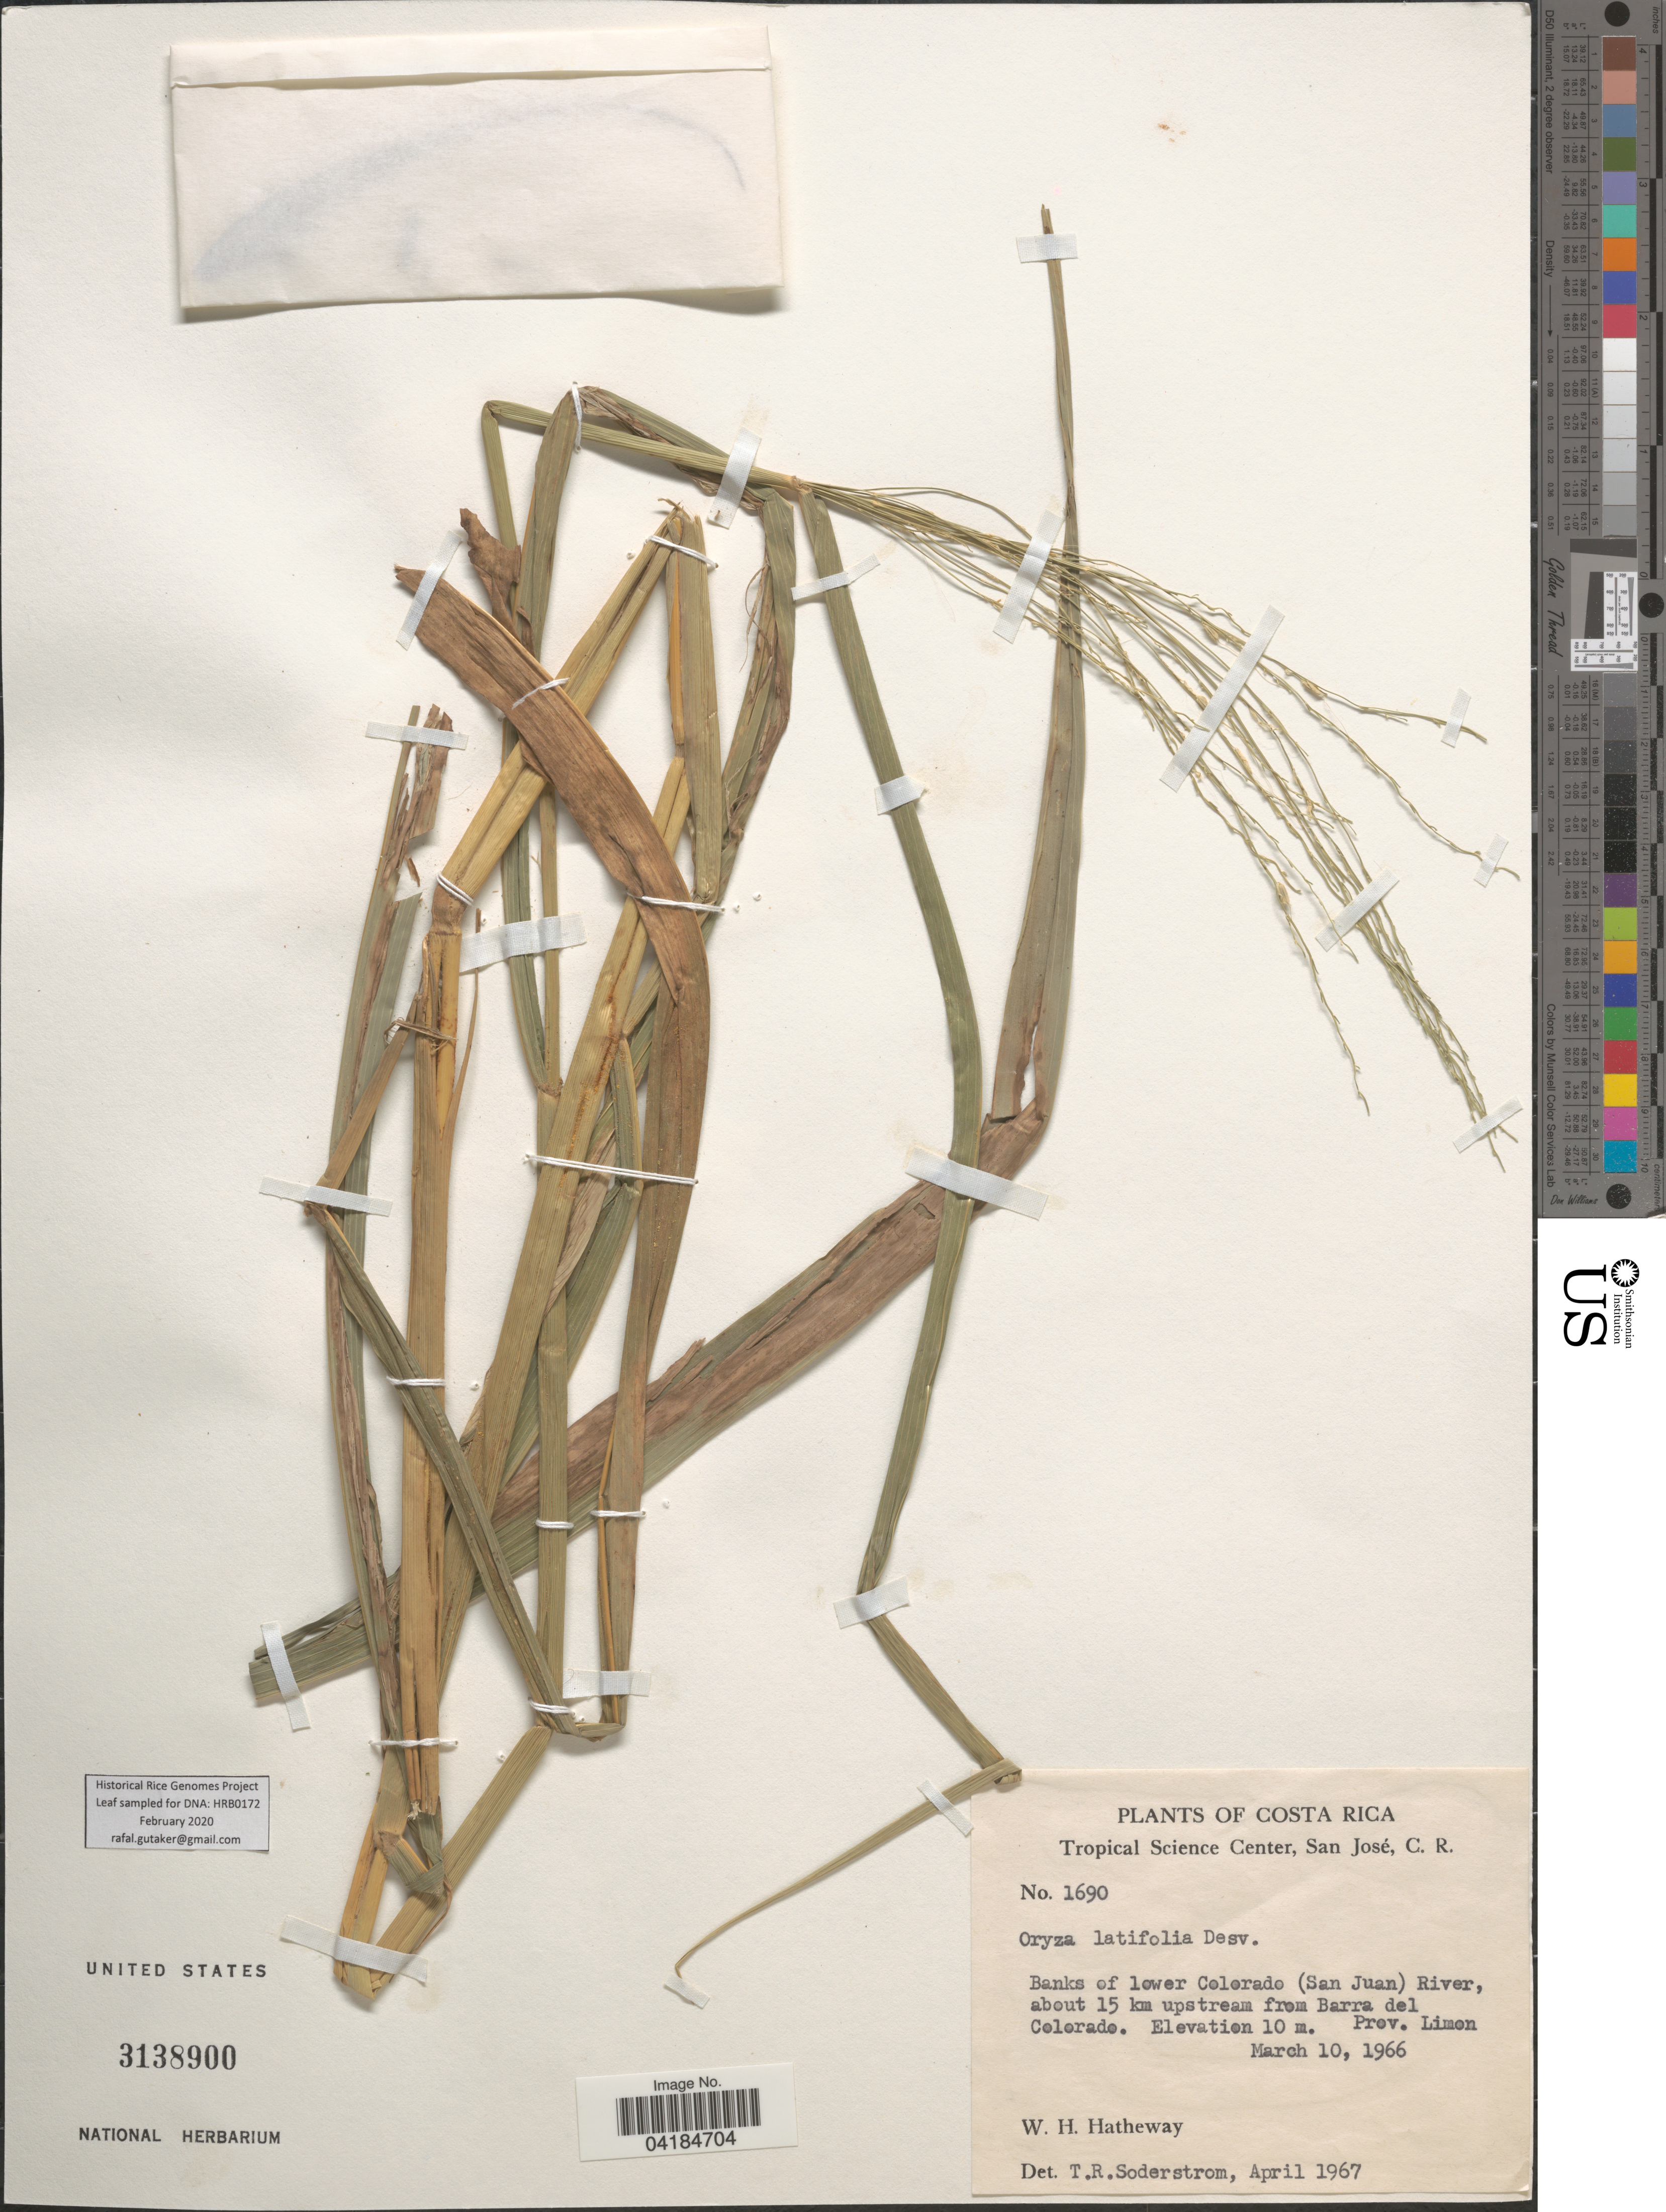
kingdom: Plantae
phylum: Tracheophyta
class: Liliopsida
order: Poales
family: Poaceae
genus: Oryza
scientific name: Oryza latifolia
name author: Desv.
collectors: W. H. Hatheway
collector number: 1690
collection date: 1966-03-10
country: Costa Rica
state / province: Limón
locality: Banks of lower Colorado (San Juan) River, about 15 km upstream from Barra del Colorado.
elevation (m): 10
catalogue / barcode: US 3138900